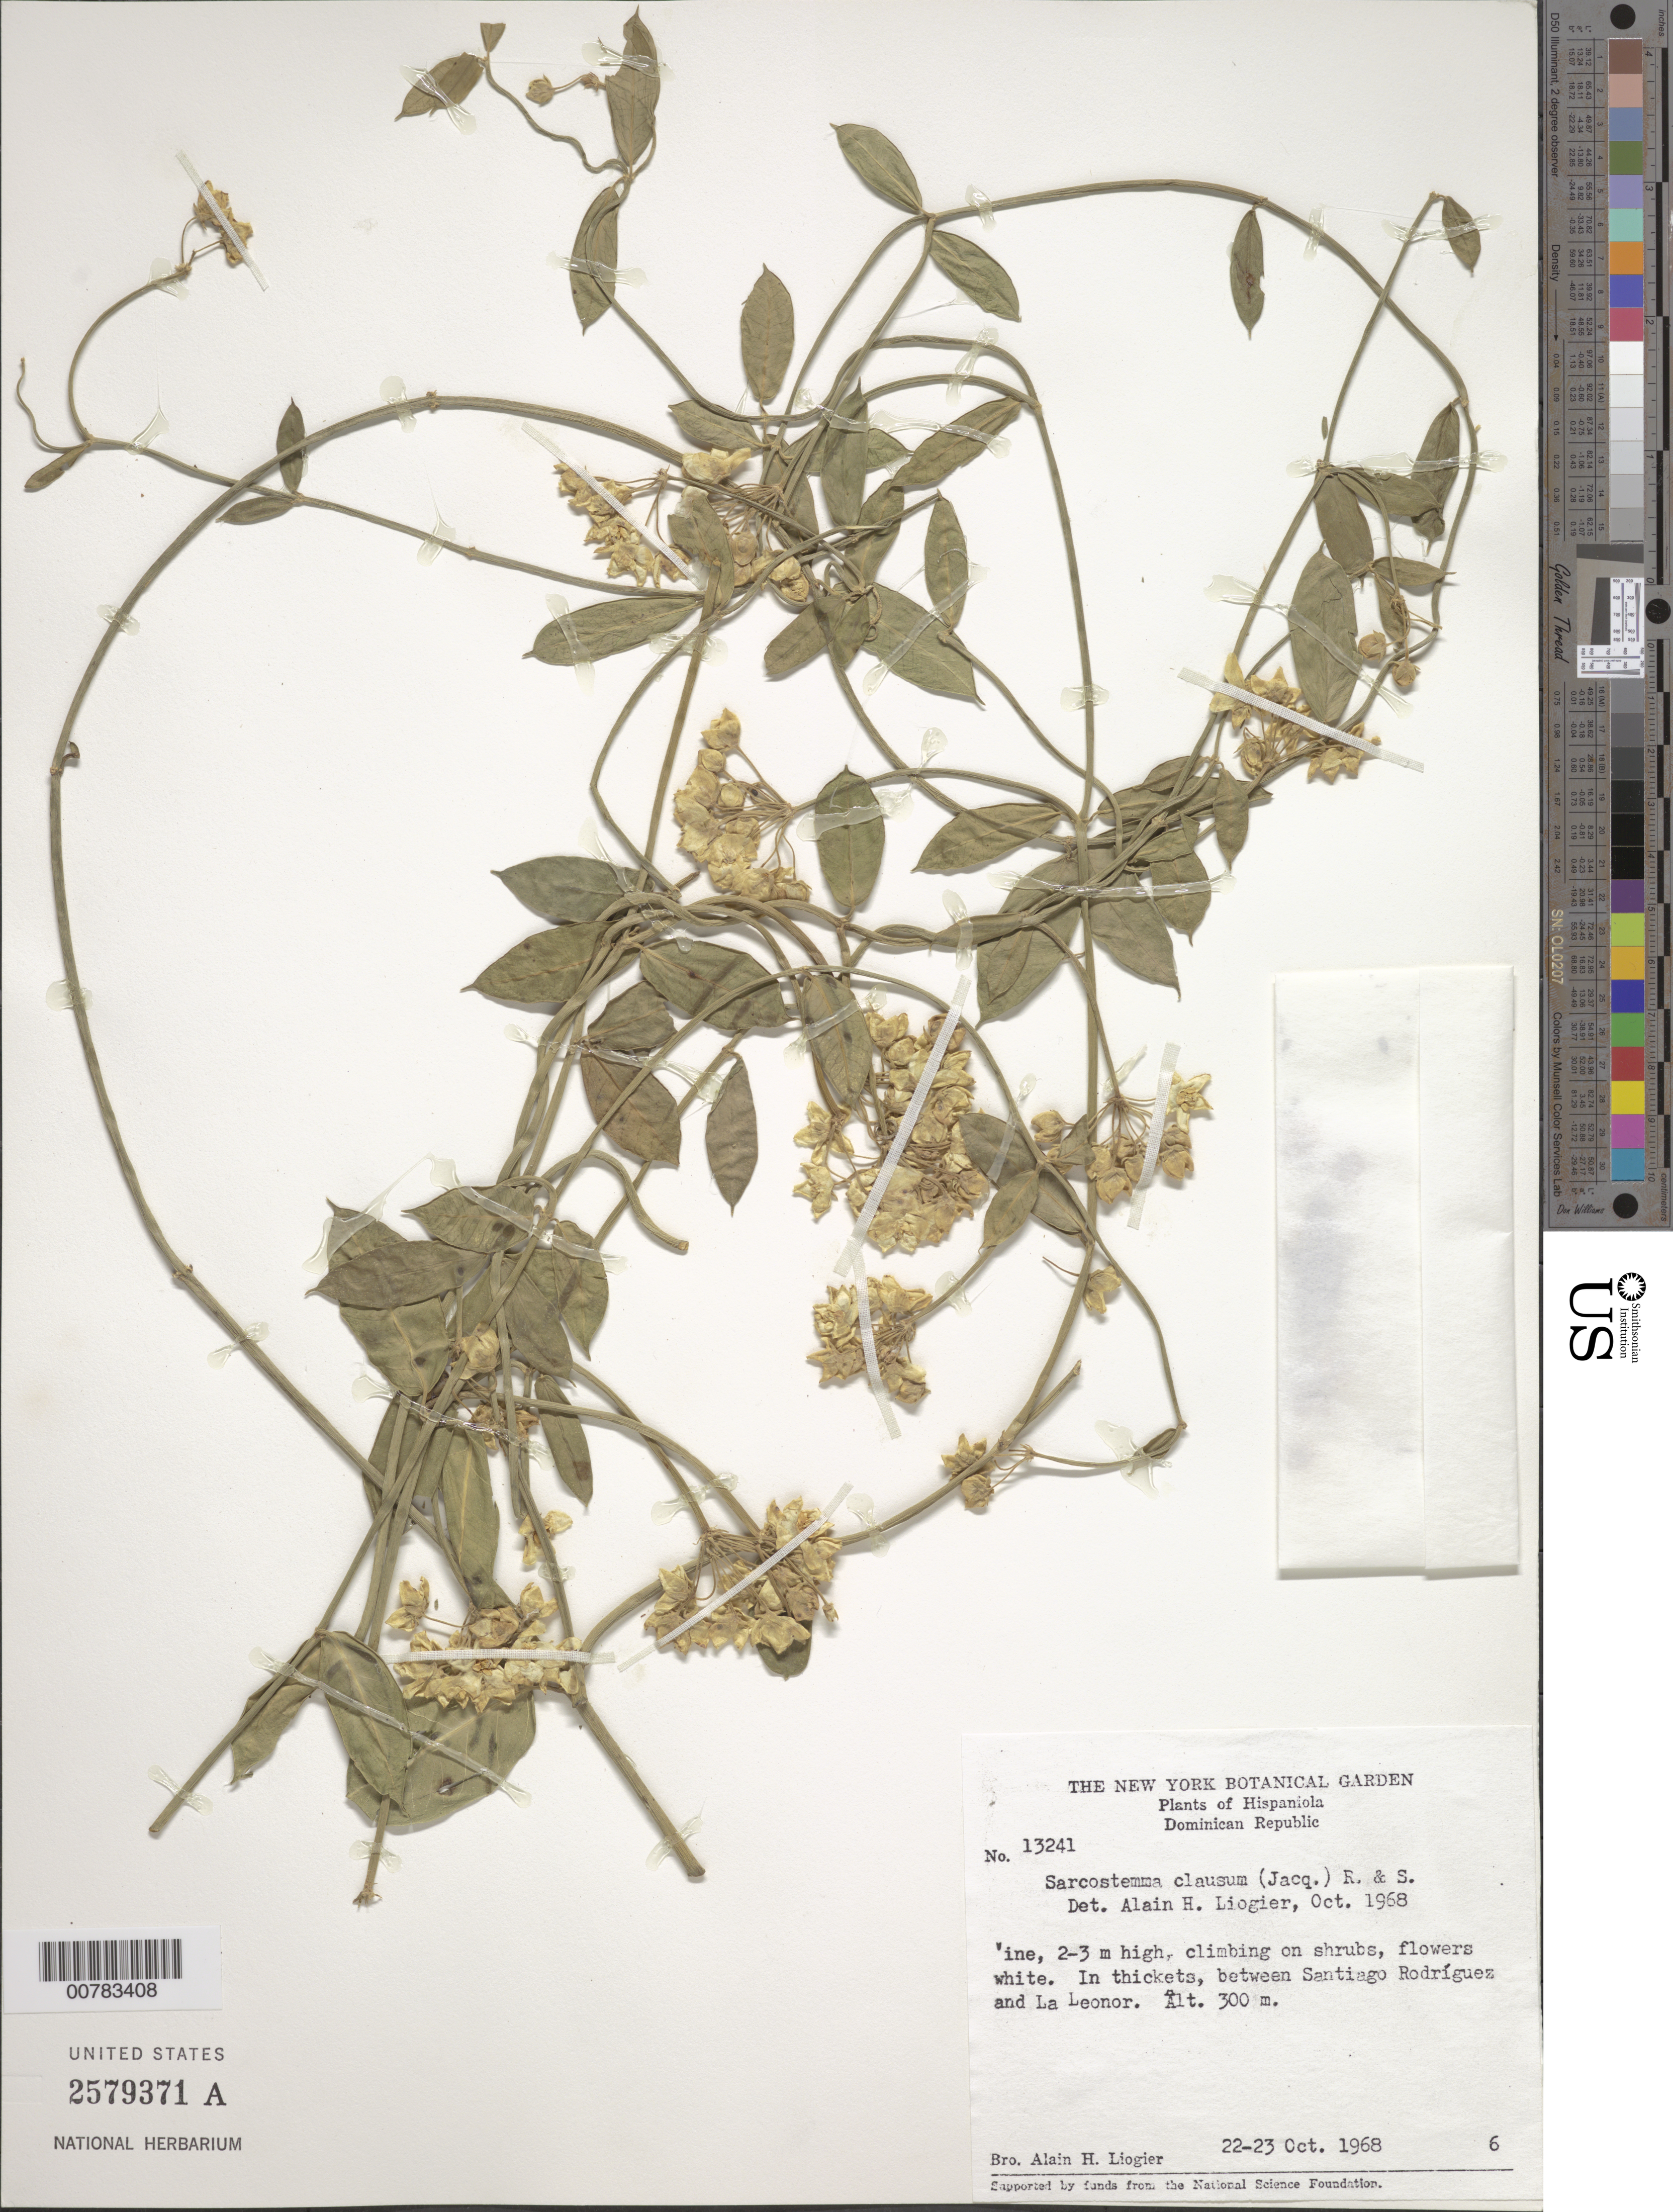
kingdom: Plantae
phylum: Tracheophyta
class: Magnoliopsida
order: Gentianales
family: Apocynaceae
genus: Funastrum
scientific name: Funastrum clausum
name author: (Jacq.) Schltr.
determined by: Liogier, Alain H.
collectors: A. H. Liogier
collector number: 13241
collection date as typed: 22 Oct 1968 to 23 Oct 1968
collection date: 1968-10-22/1968-10-23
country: Dominican Republic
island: Hispaniola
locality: Between Santiago Rodríquez and La Leonor.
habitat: In thickets.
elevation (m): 300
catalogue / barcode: US 2579371A